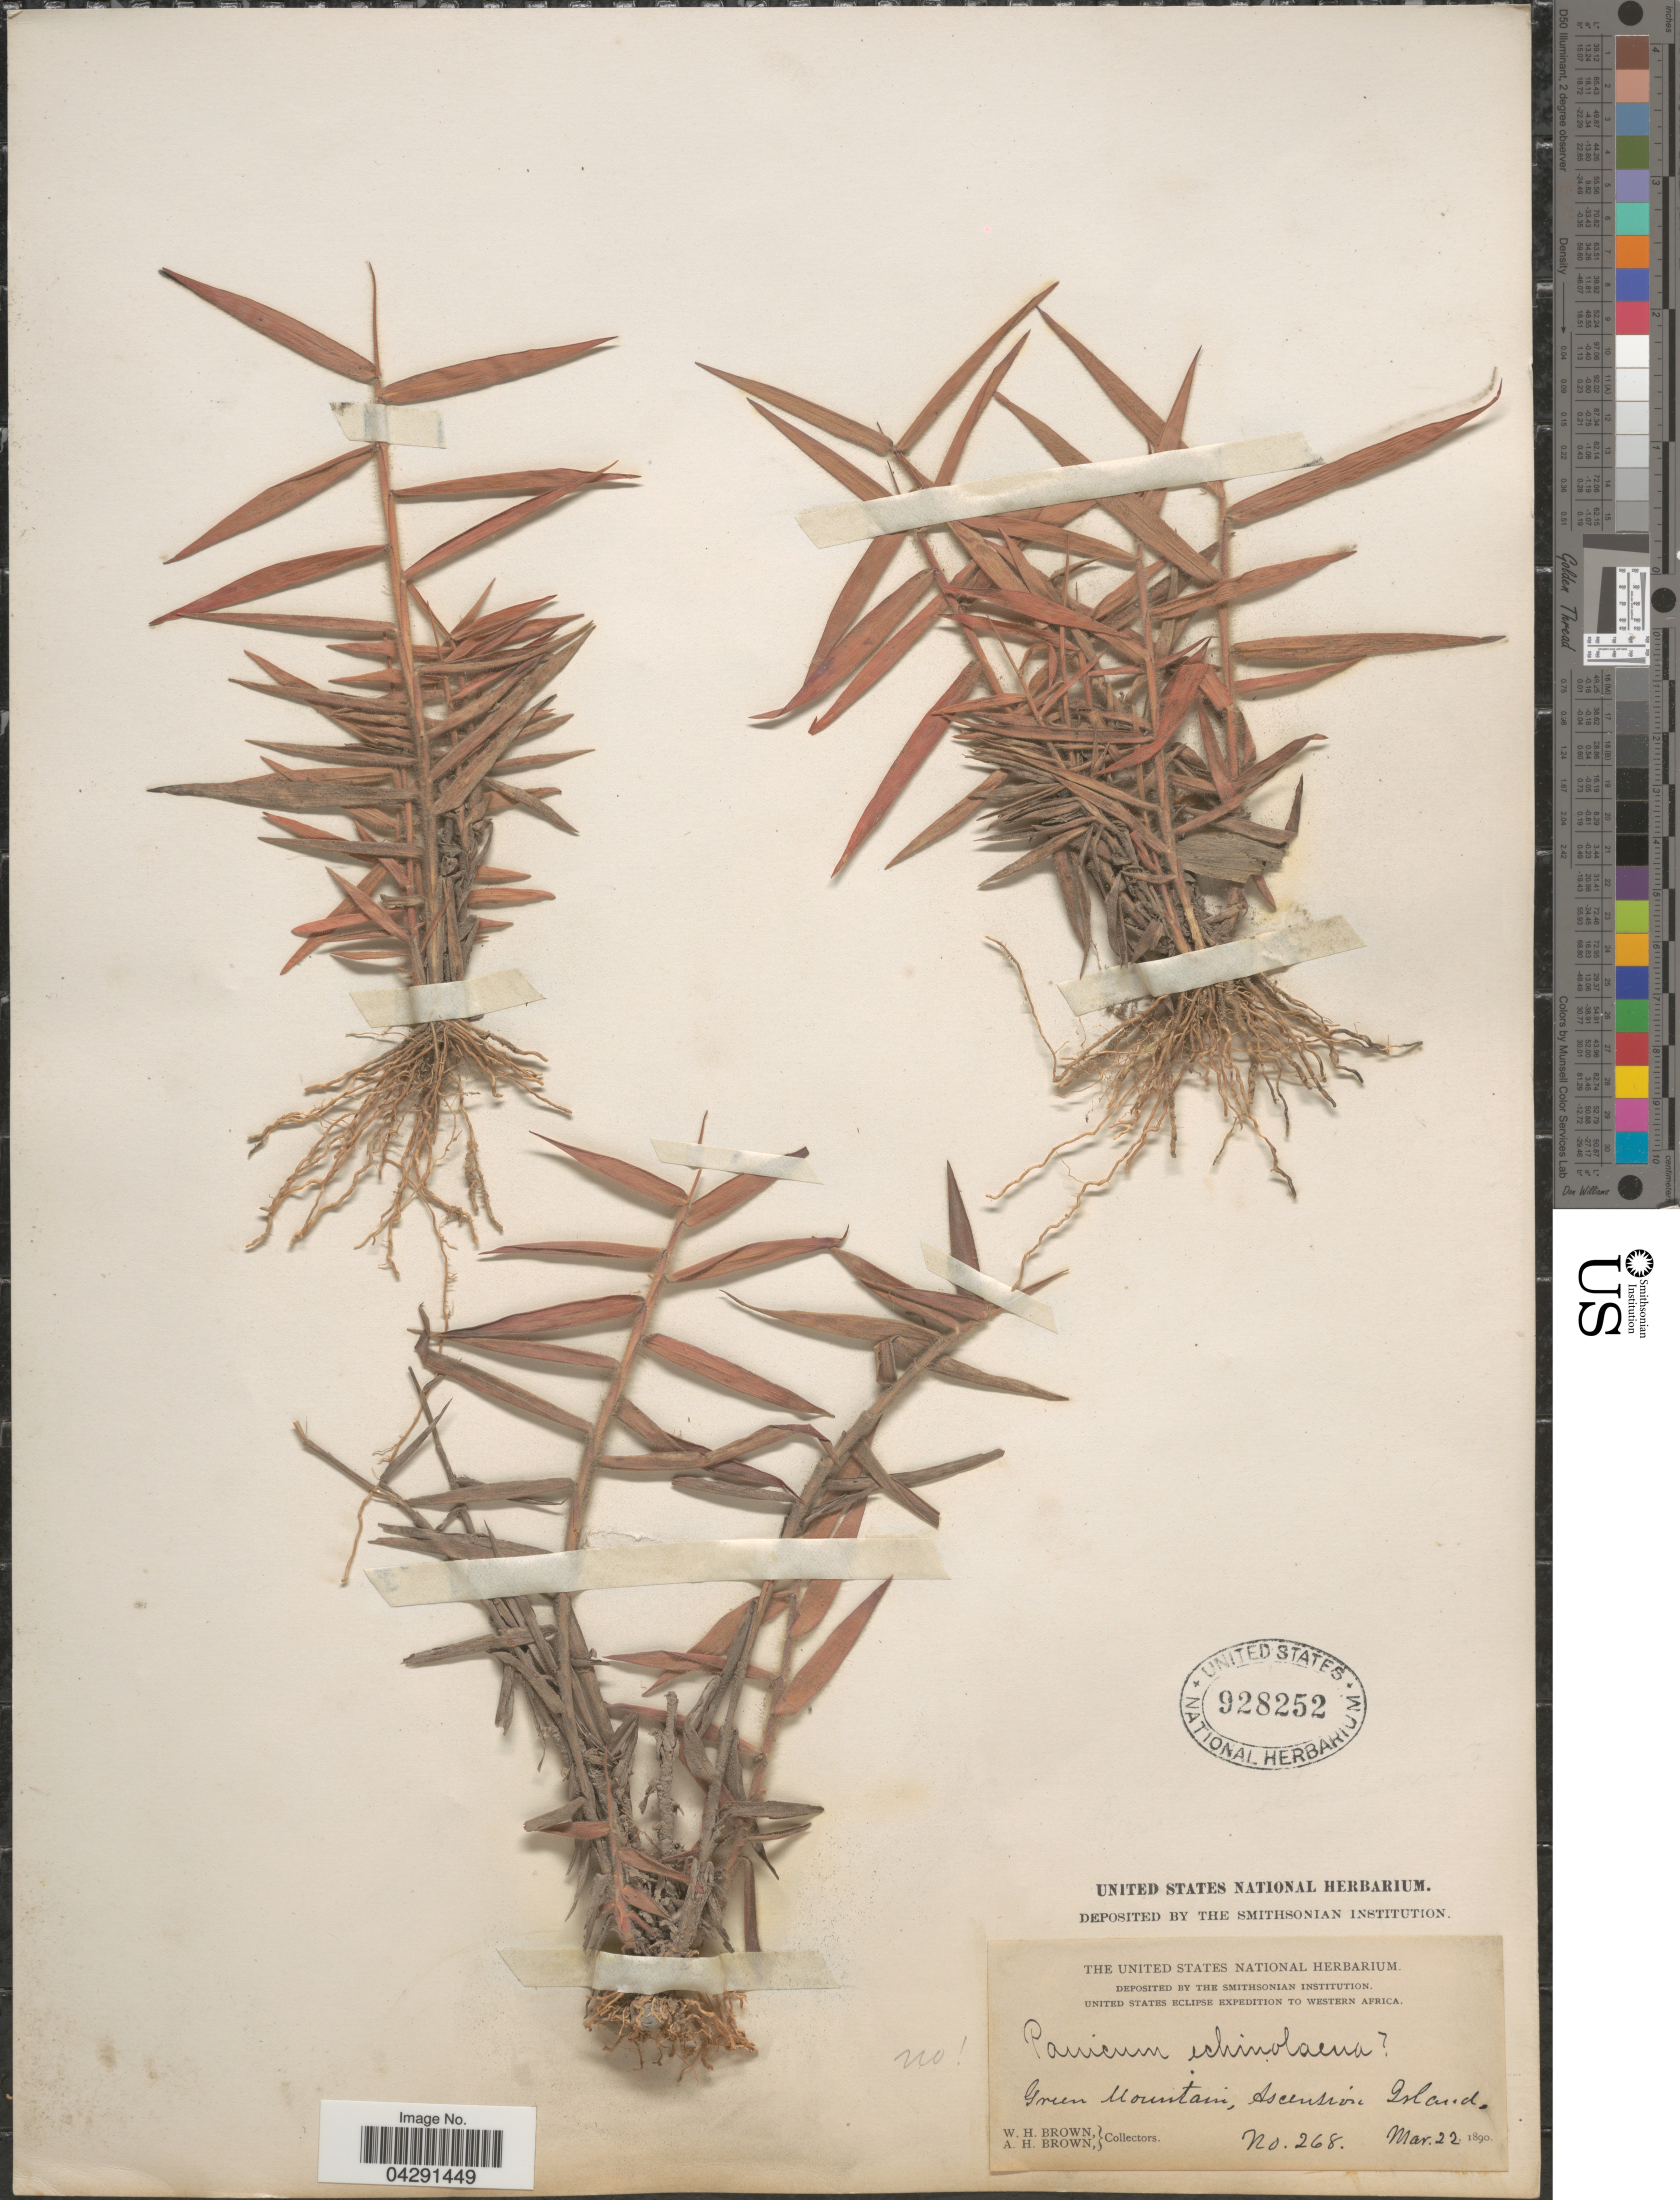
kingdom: Plantae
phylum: Tracheophyta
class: Liliopsida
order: Poales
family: Poaceae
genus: Melinis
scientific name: Melinis minutiflora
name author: P. Beauv.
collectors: W. H. Brown & A. H. Brown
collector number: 268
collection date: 1890-03-22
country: St. Helena Islands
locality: United States Eclipse Expedition to Western Africa. Green Mountain, Ascension Island.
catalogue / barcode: US 928252